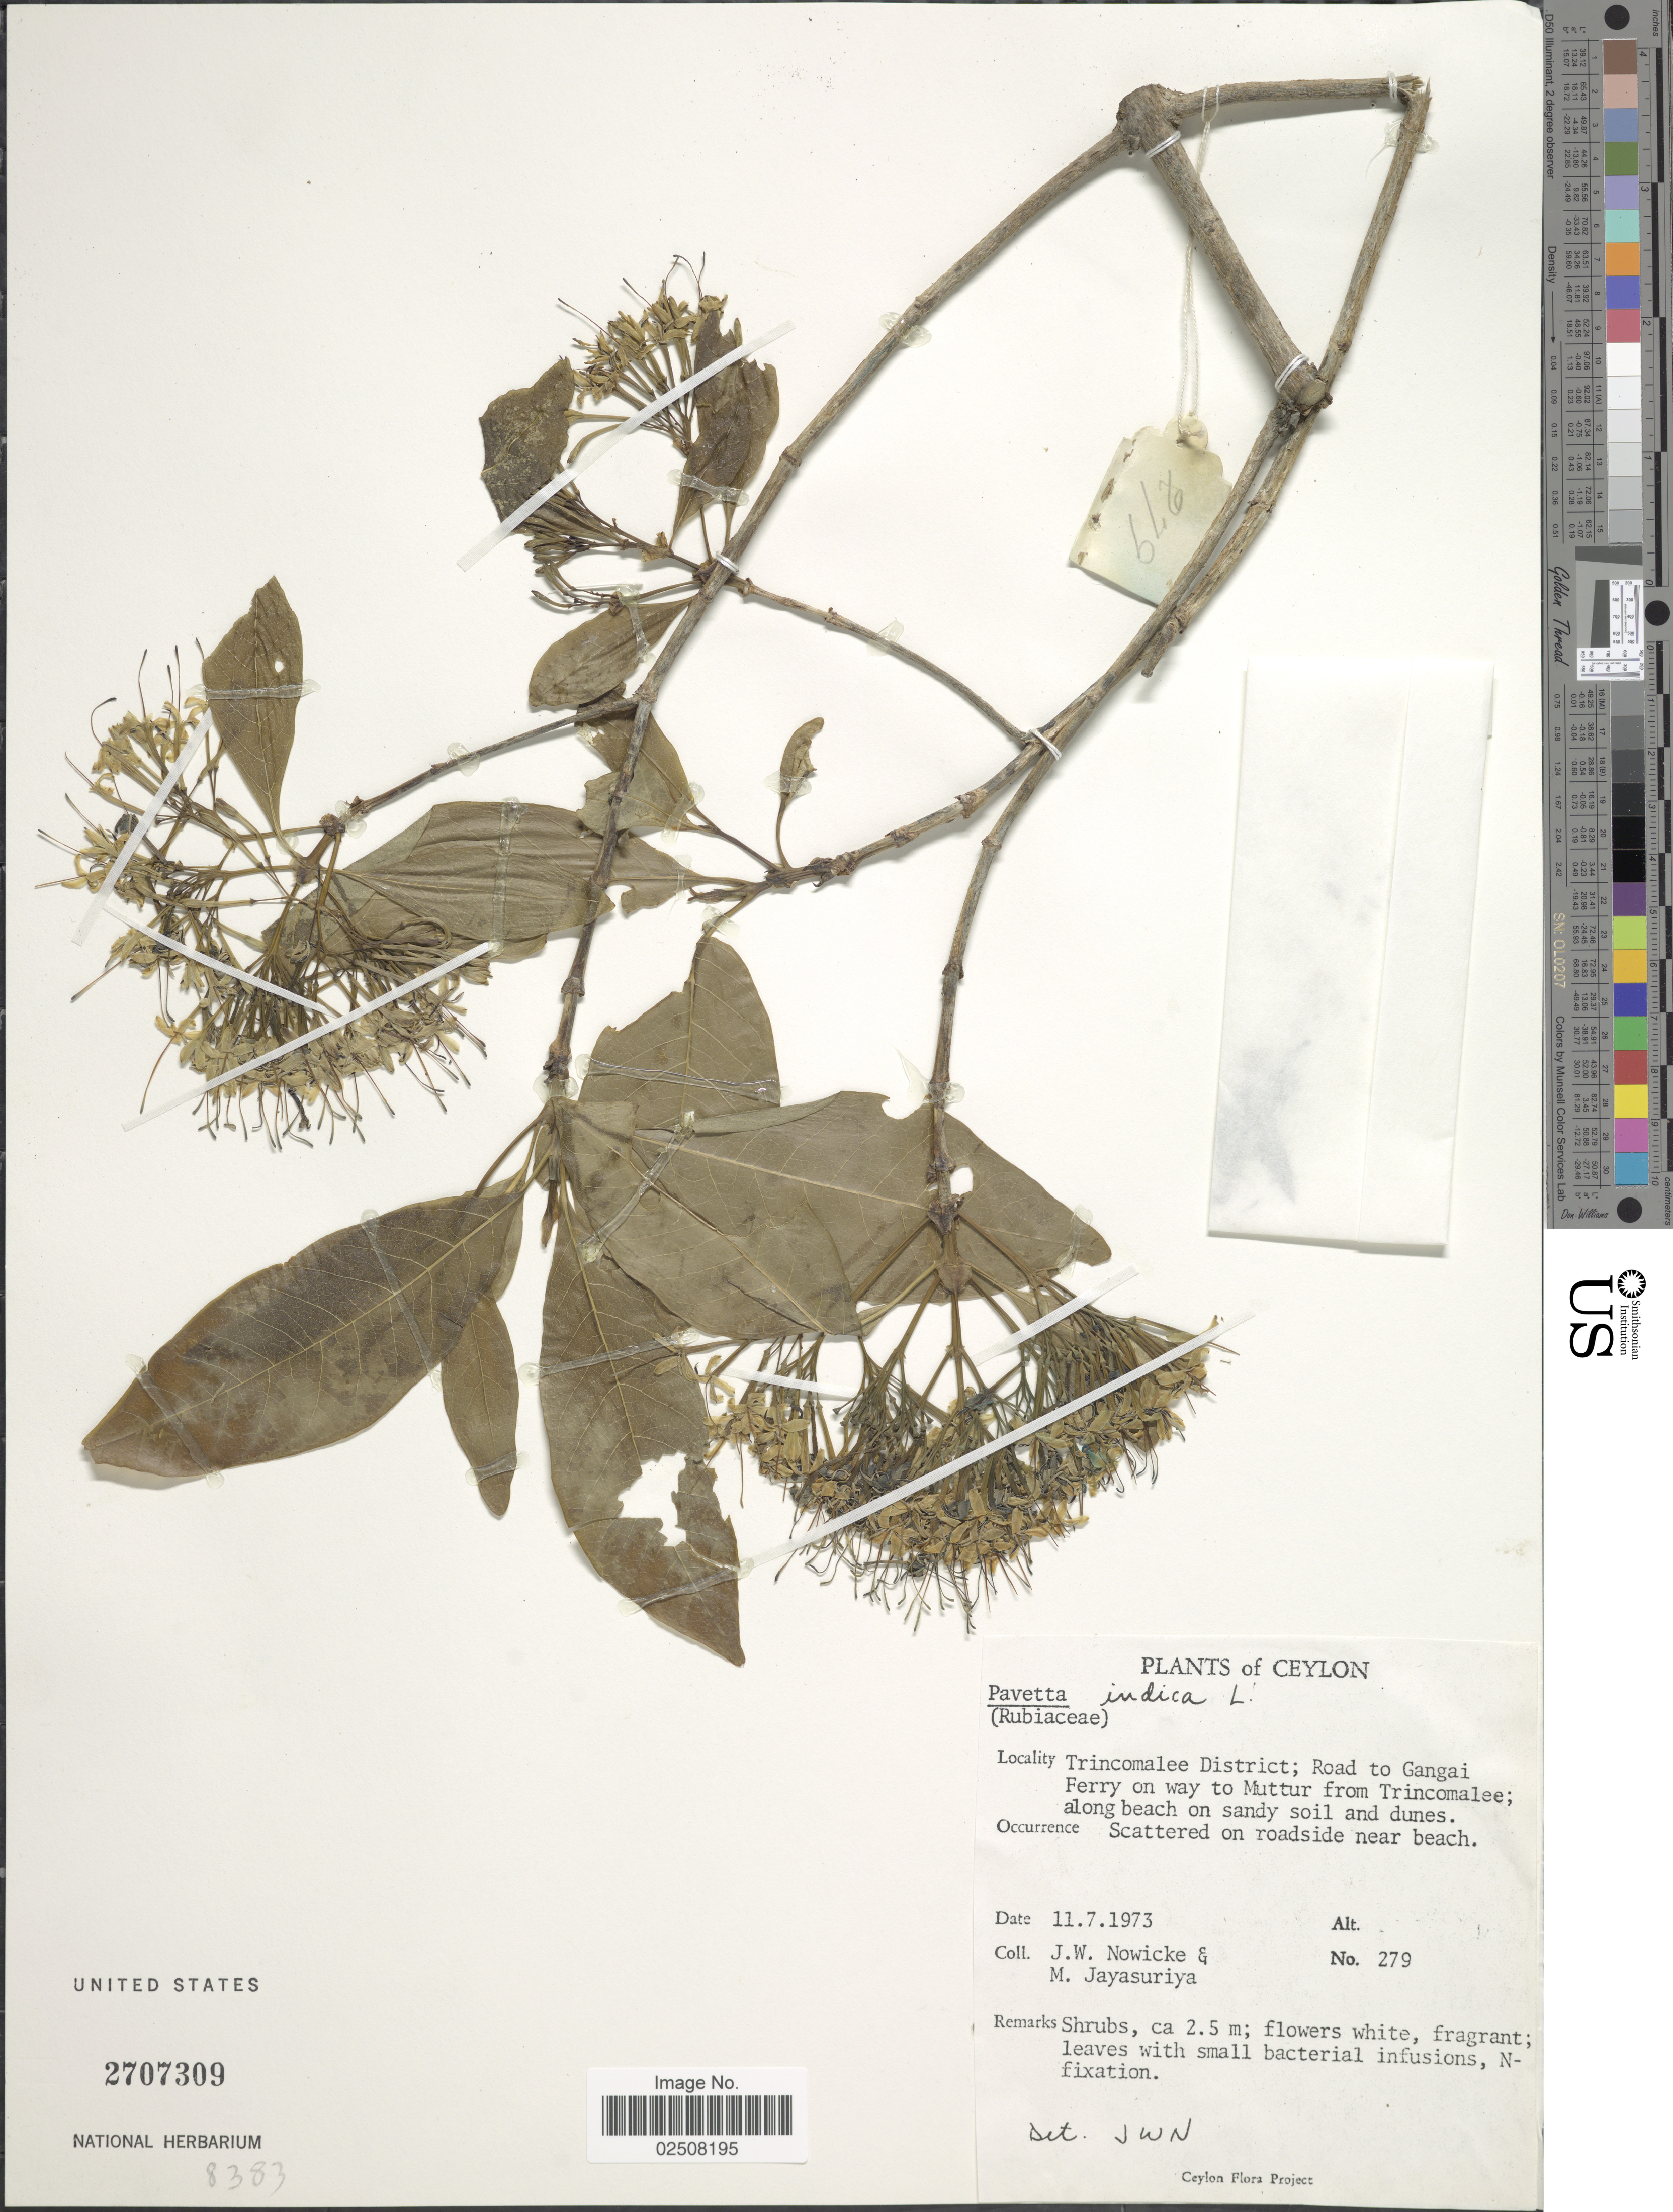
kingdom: Plantae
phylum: Tracheophyta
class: Magnoliopsida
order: Gentianales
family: Rubiaceae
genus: Pavetta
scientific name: Pavetta indica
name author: L.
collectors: J. W. Nowicke & M. Jayasuriya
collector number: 279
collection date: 1973-07-11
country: Sri Lanka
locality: Ceylon; Trincomalee District; Road to Gangai Ferry on way to Muttur from Trincomalee; along beach on sandy soil and dunes. Scattered on roadside near beach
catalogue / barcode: US 2707309